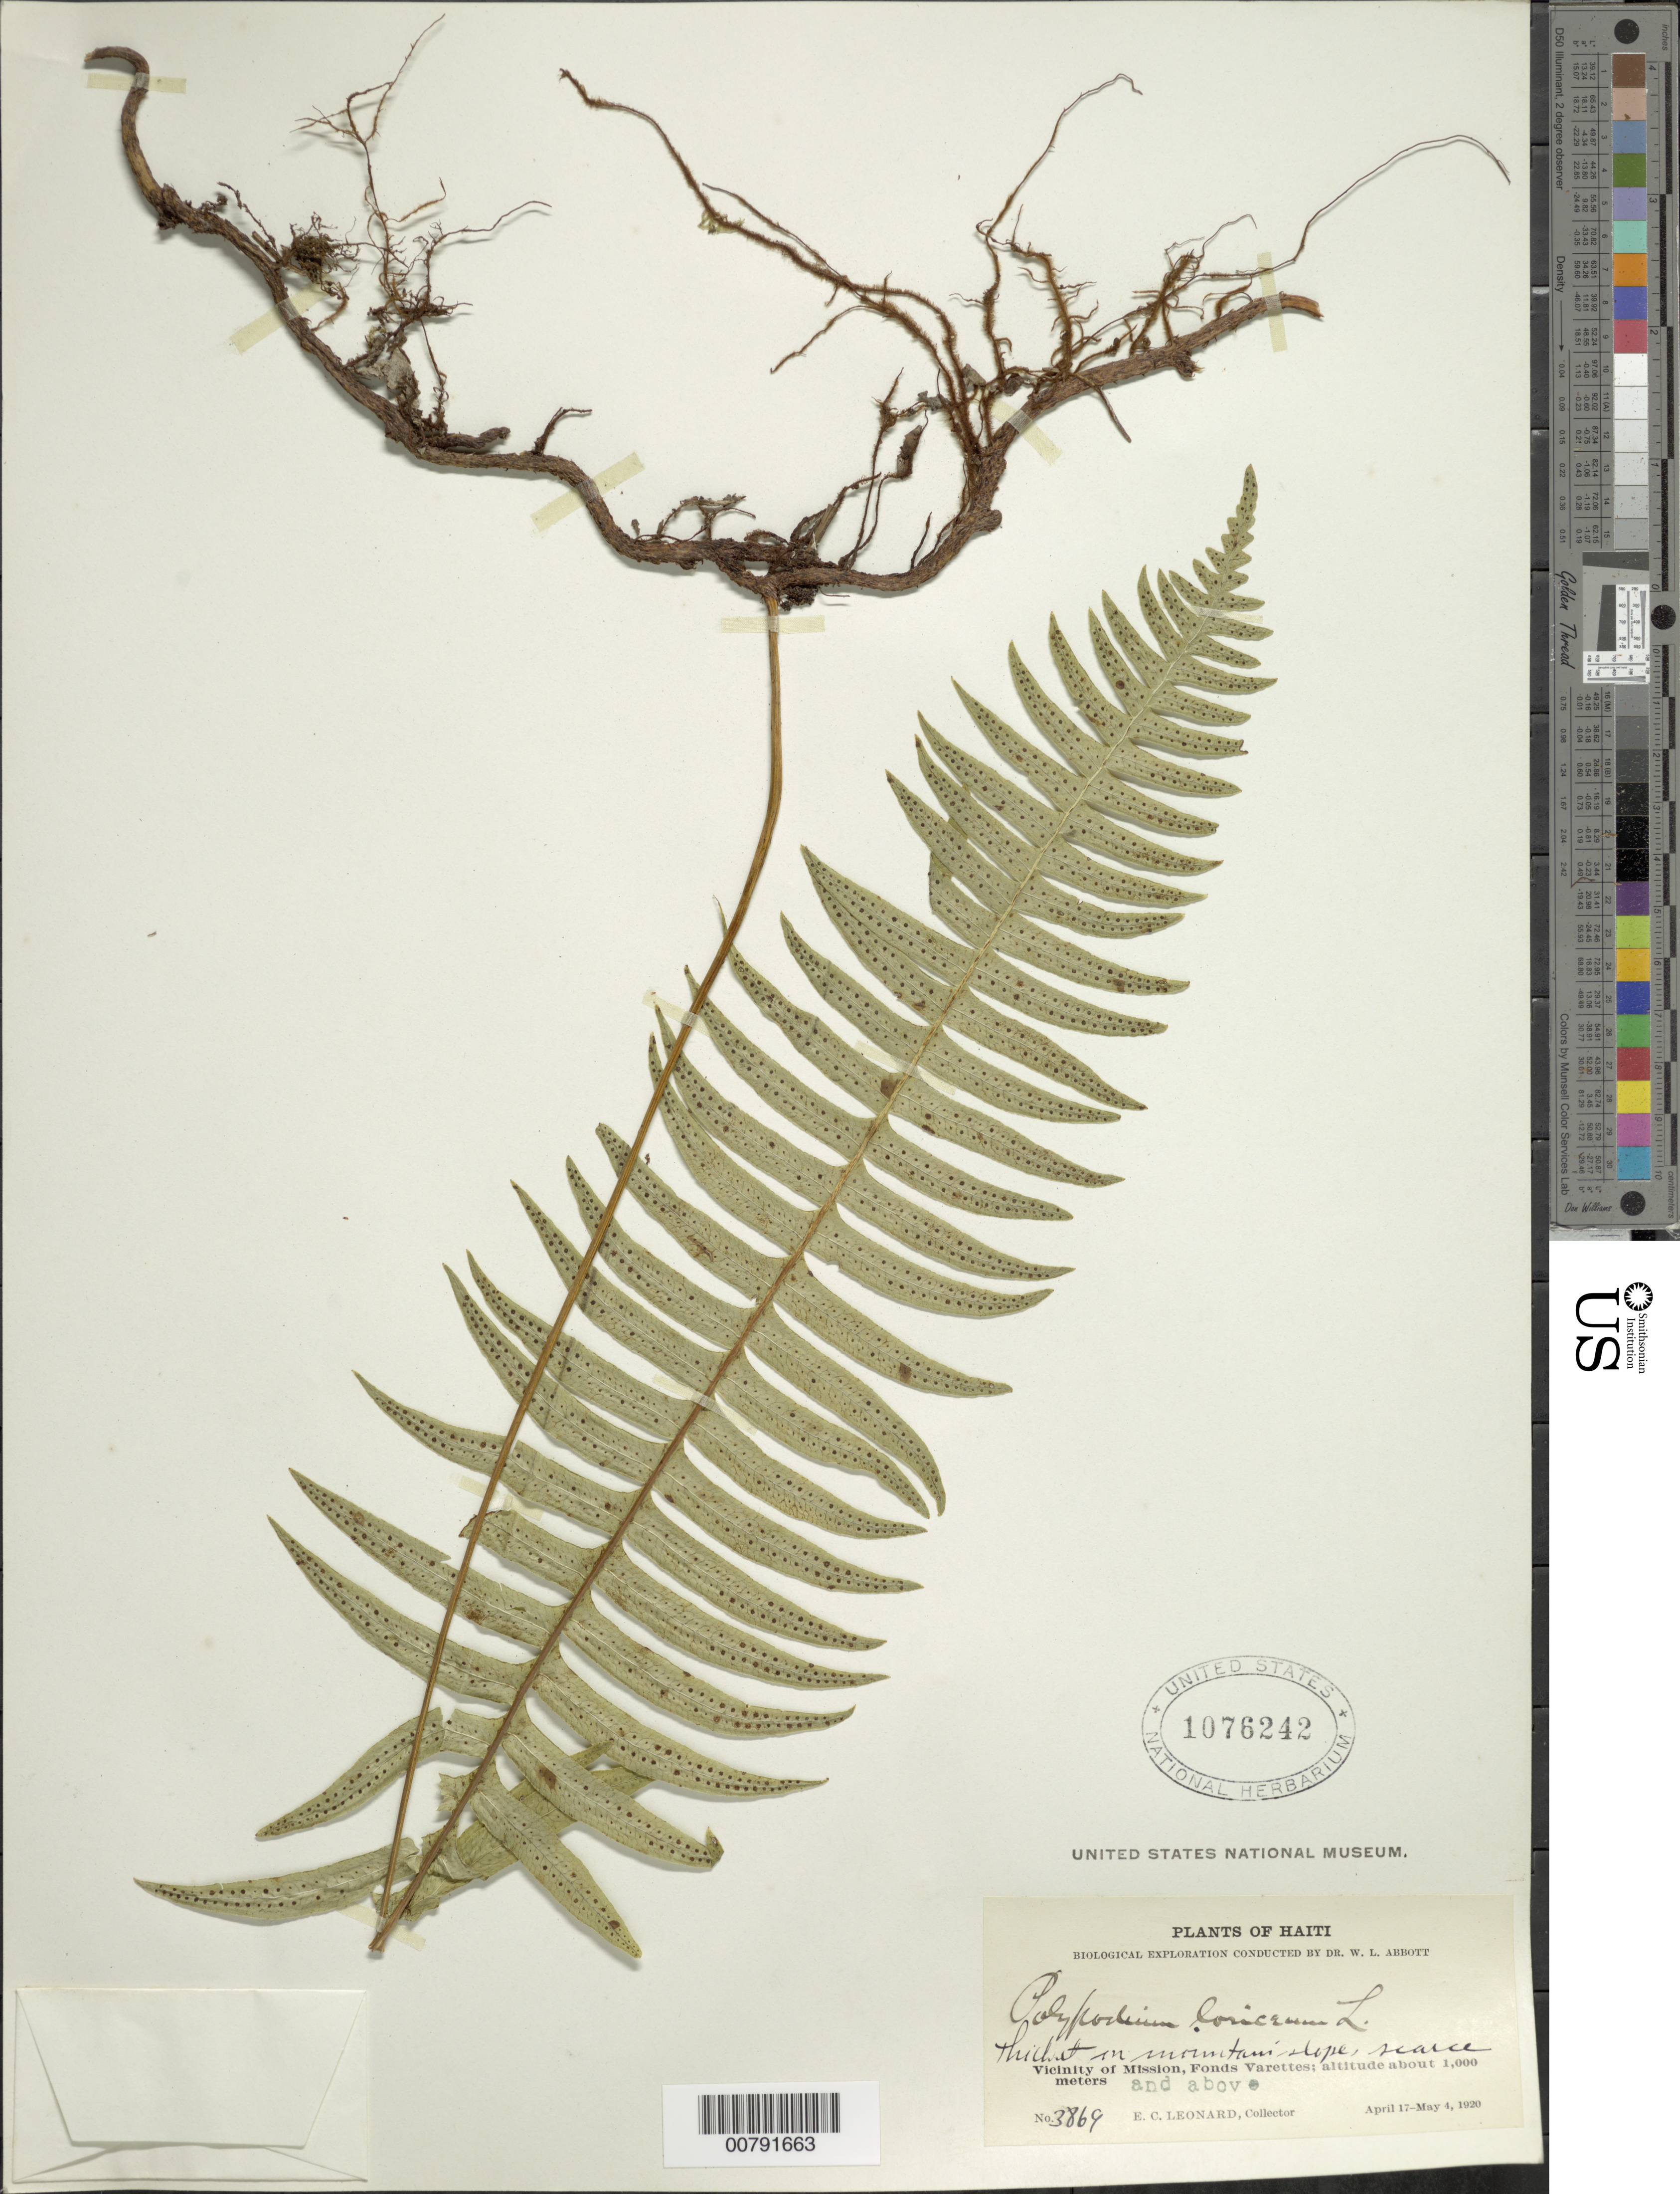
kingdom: Plantae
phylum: Tracheophyta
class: Polypodiopsida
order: Polypodiales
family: Polypodiaceae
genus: Serpocaulon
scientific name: Serpocaulon loriceum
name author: (L.) A.R. Sm.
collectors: E. C. Leonard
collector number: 3869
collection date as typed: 17 Apr 1920 04 May 1920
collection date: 1920-04-17/1920-05-04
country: Haiti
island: Hispaniola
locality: Mission vicinity, Fonds Varettes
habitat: Thicket in mountain slope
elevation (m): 1000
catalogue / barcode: US 1076242